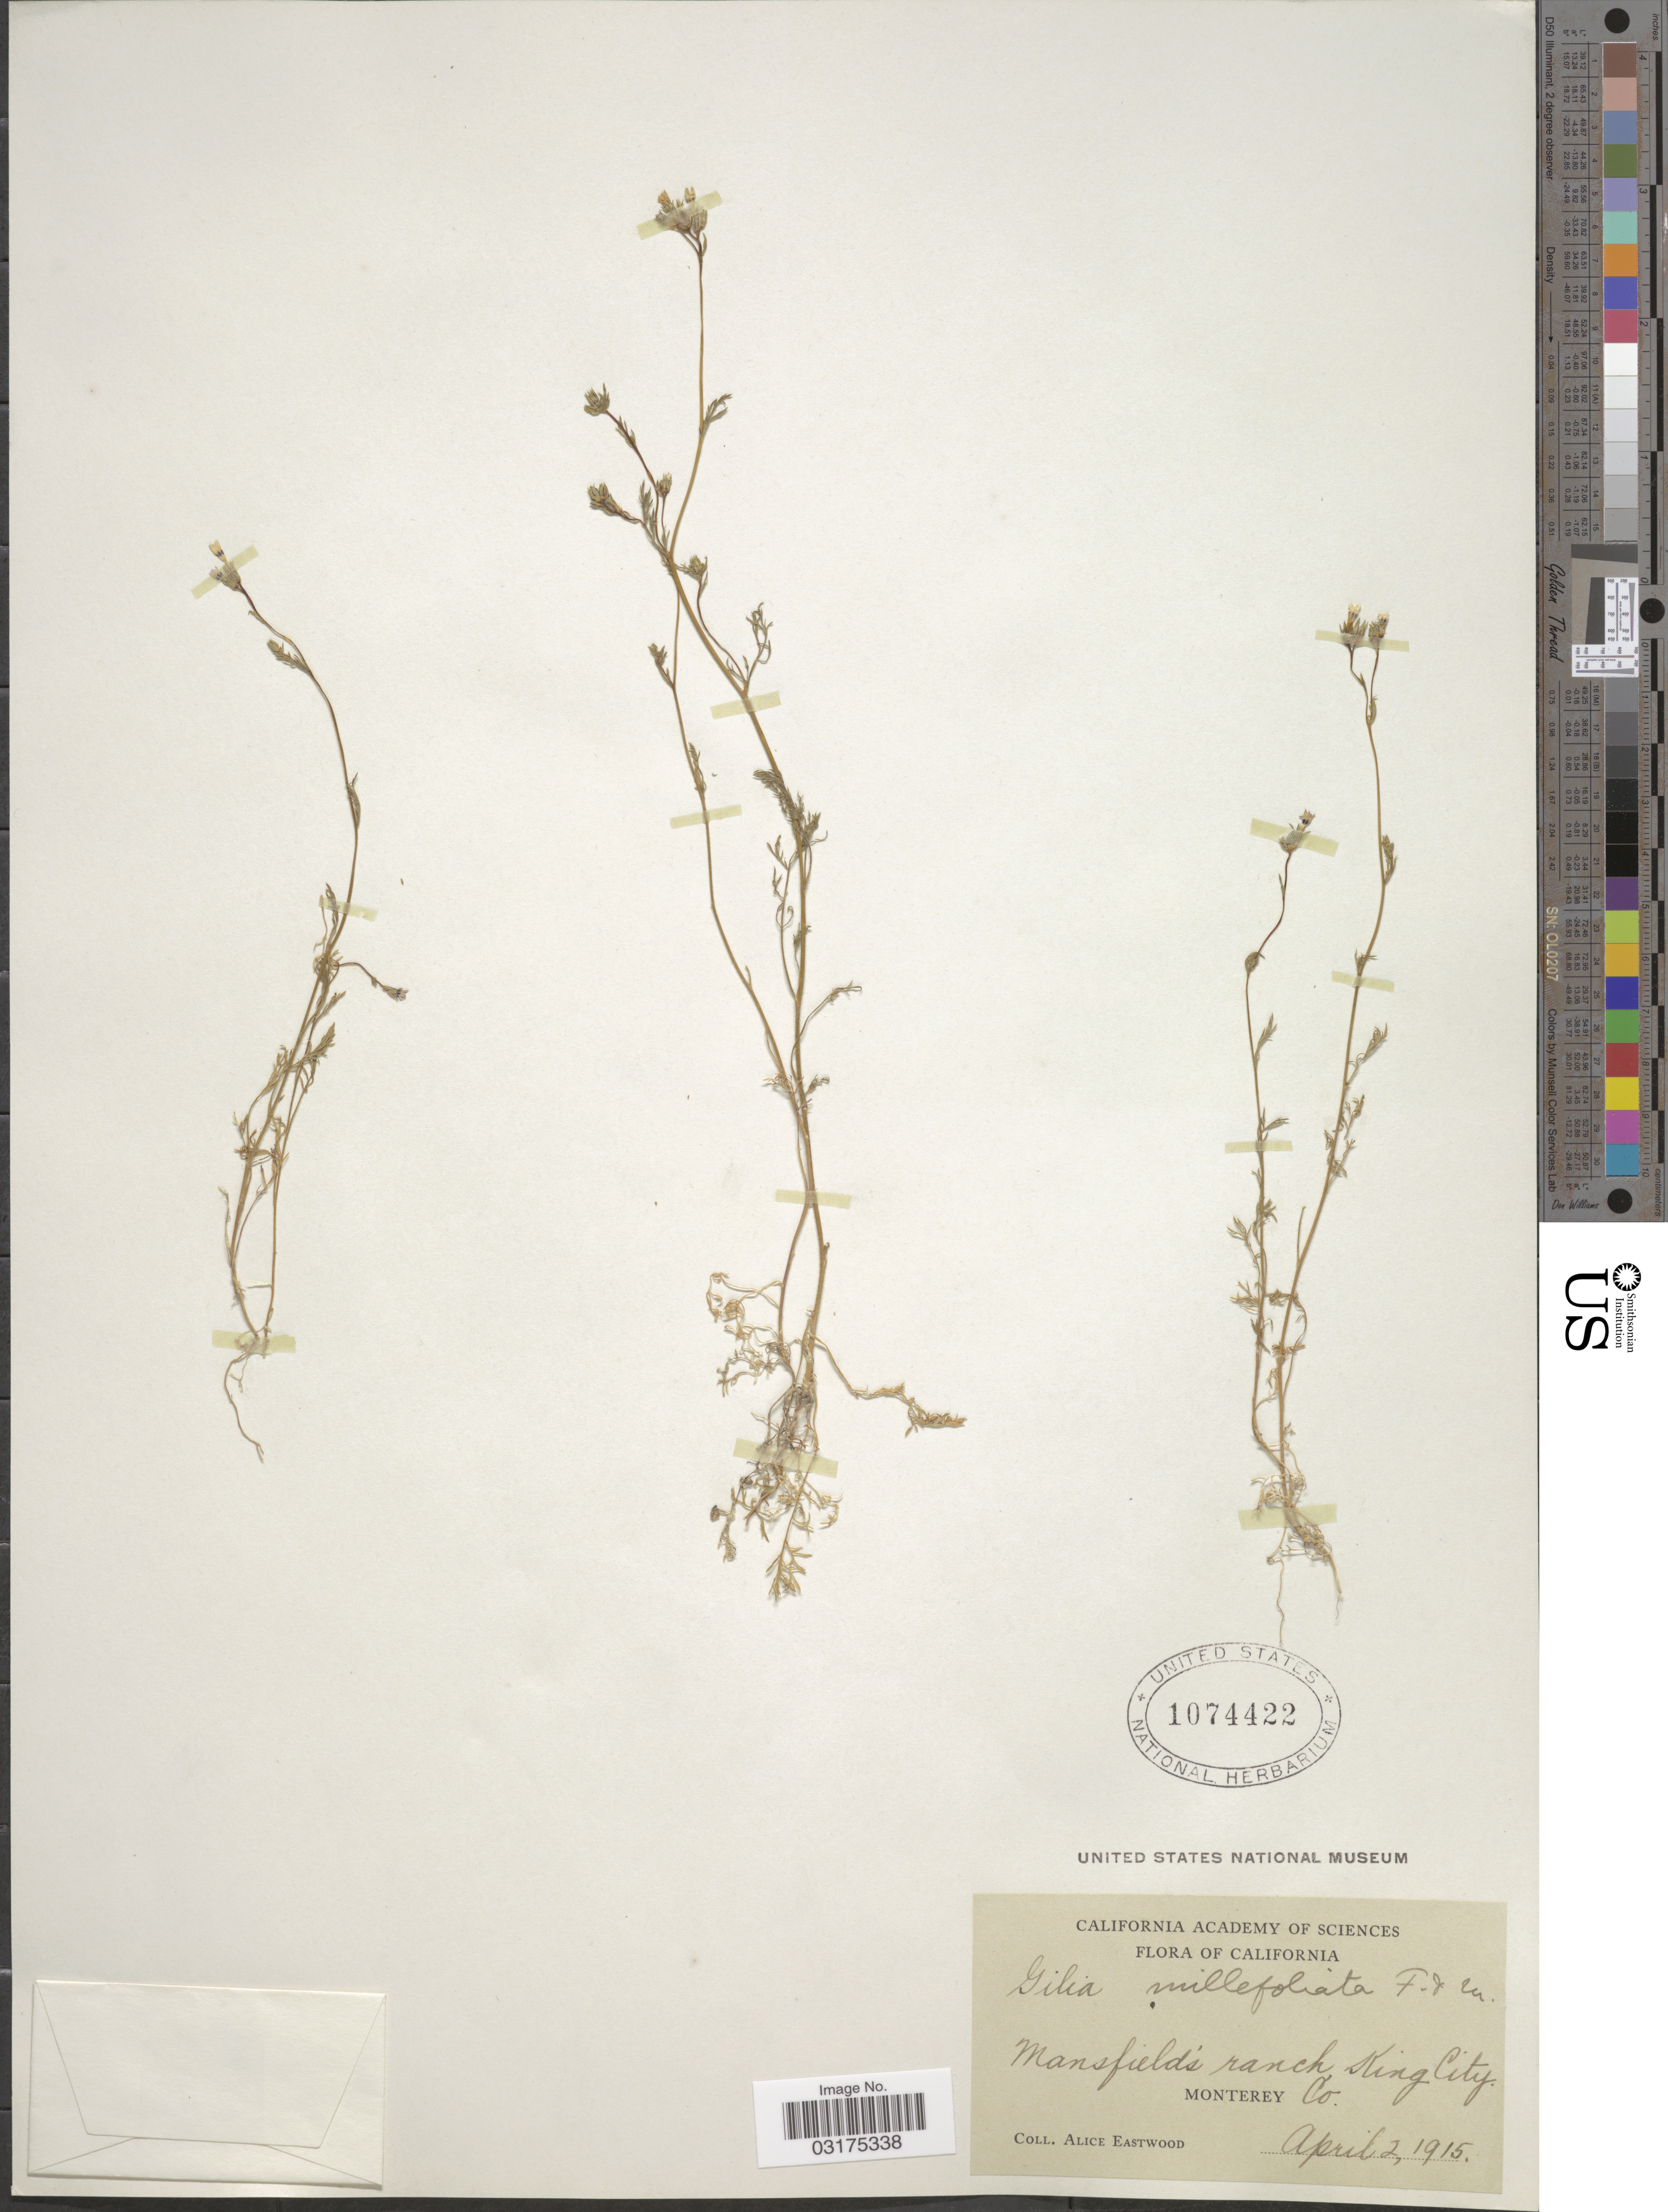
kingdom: Plantae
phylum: Tracheophyta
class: Magnoliopsida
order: Ericales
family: Polemoniaceae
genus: Gilia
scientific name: Gilia clivorum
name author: (Jeps.) V.E. Grant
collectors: A. Eastwood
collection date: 1915-04-02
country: United States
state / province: California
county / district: Monterey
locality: Mansfield's ranch King City, Monterey Co.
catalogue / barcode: US 1074422